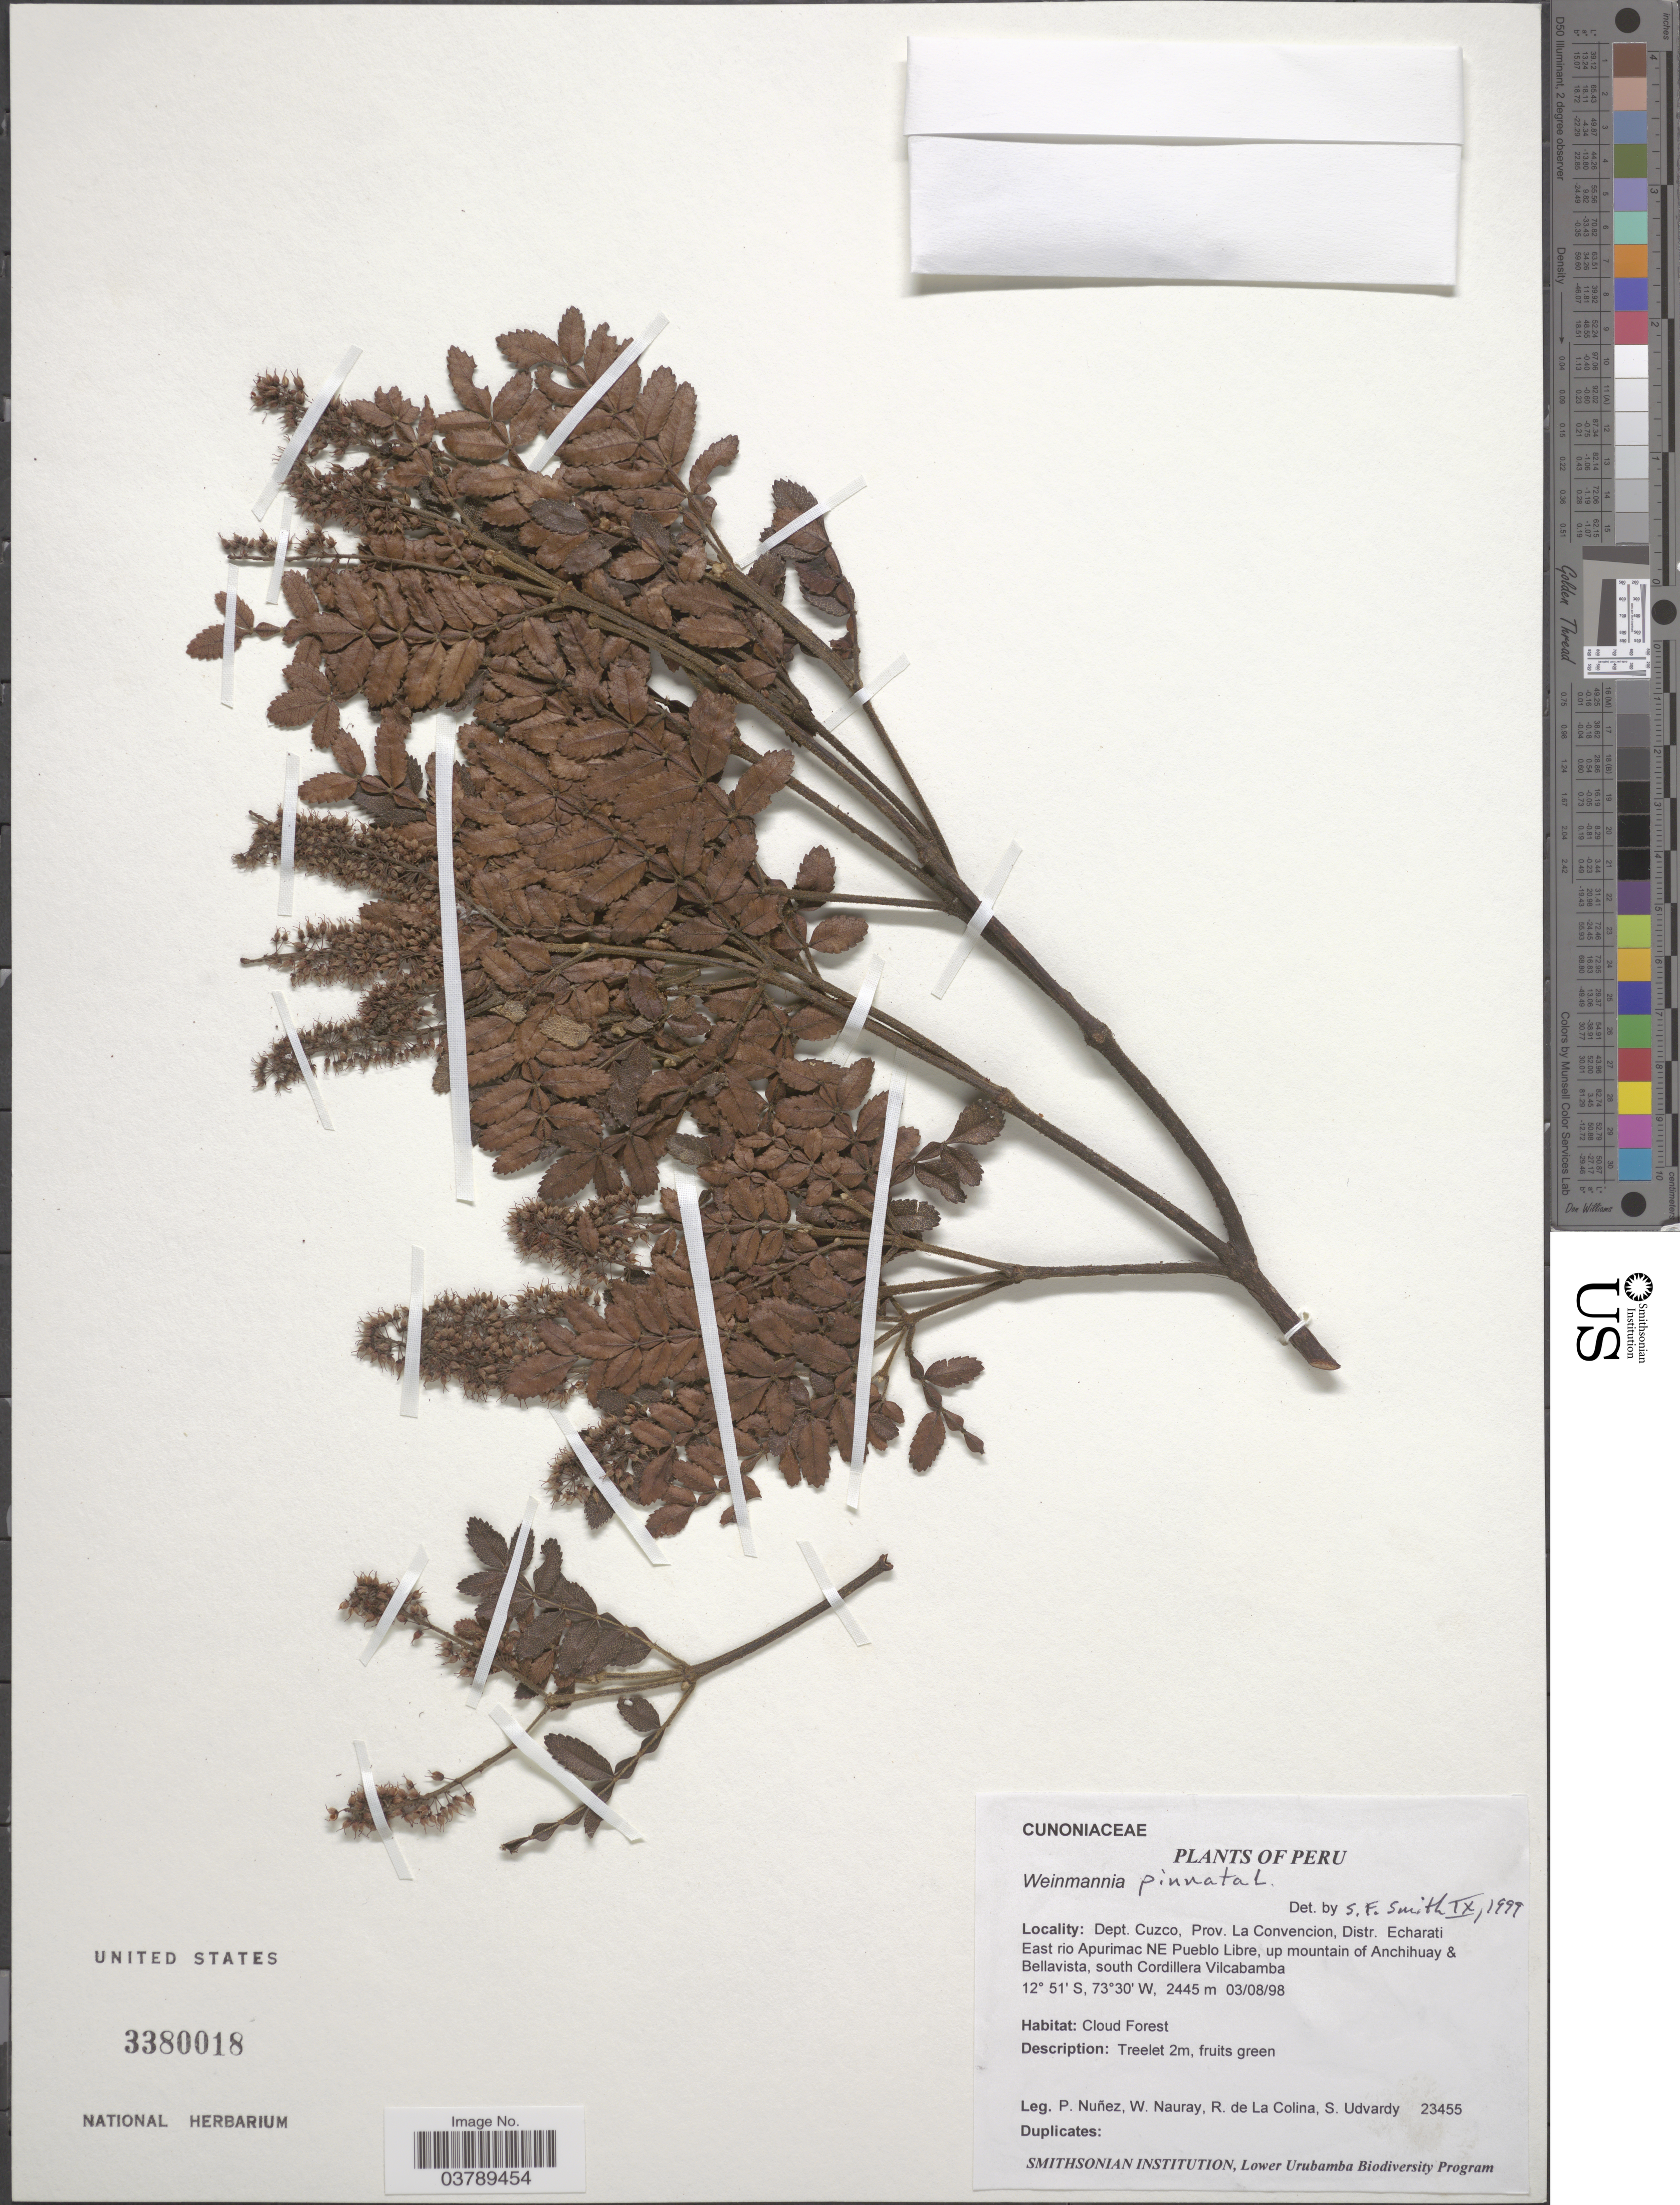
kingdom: Plantae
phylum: Tracheophyta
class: Magnoliopsida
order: Oxalidales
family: Cunoniaceae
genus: Weinmannia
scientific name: Weinmannia pinnata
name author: L.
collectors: P. Nuñez V., W. Nauray, R. de La Colina & S. Udvardy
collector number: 23455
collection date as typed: Transcribed d/m/y: 3/8/98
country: Peru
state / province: Cusco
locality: Dept. Cuzco, Prov. La Convencion, Distr. Echarati. East rio Apurimac NE Pueblo Libre, up mountain of Anchihuay & Bellavista, south Cordillera Vilcabamba.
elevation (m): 2445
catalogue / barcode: US 3380018